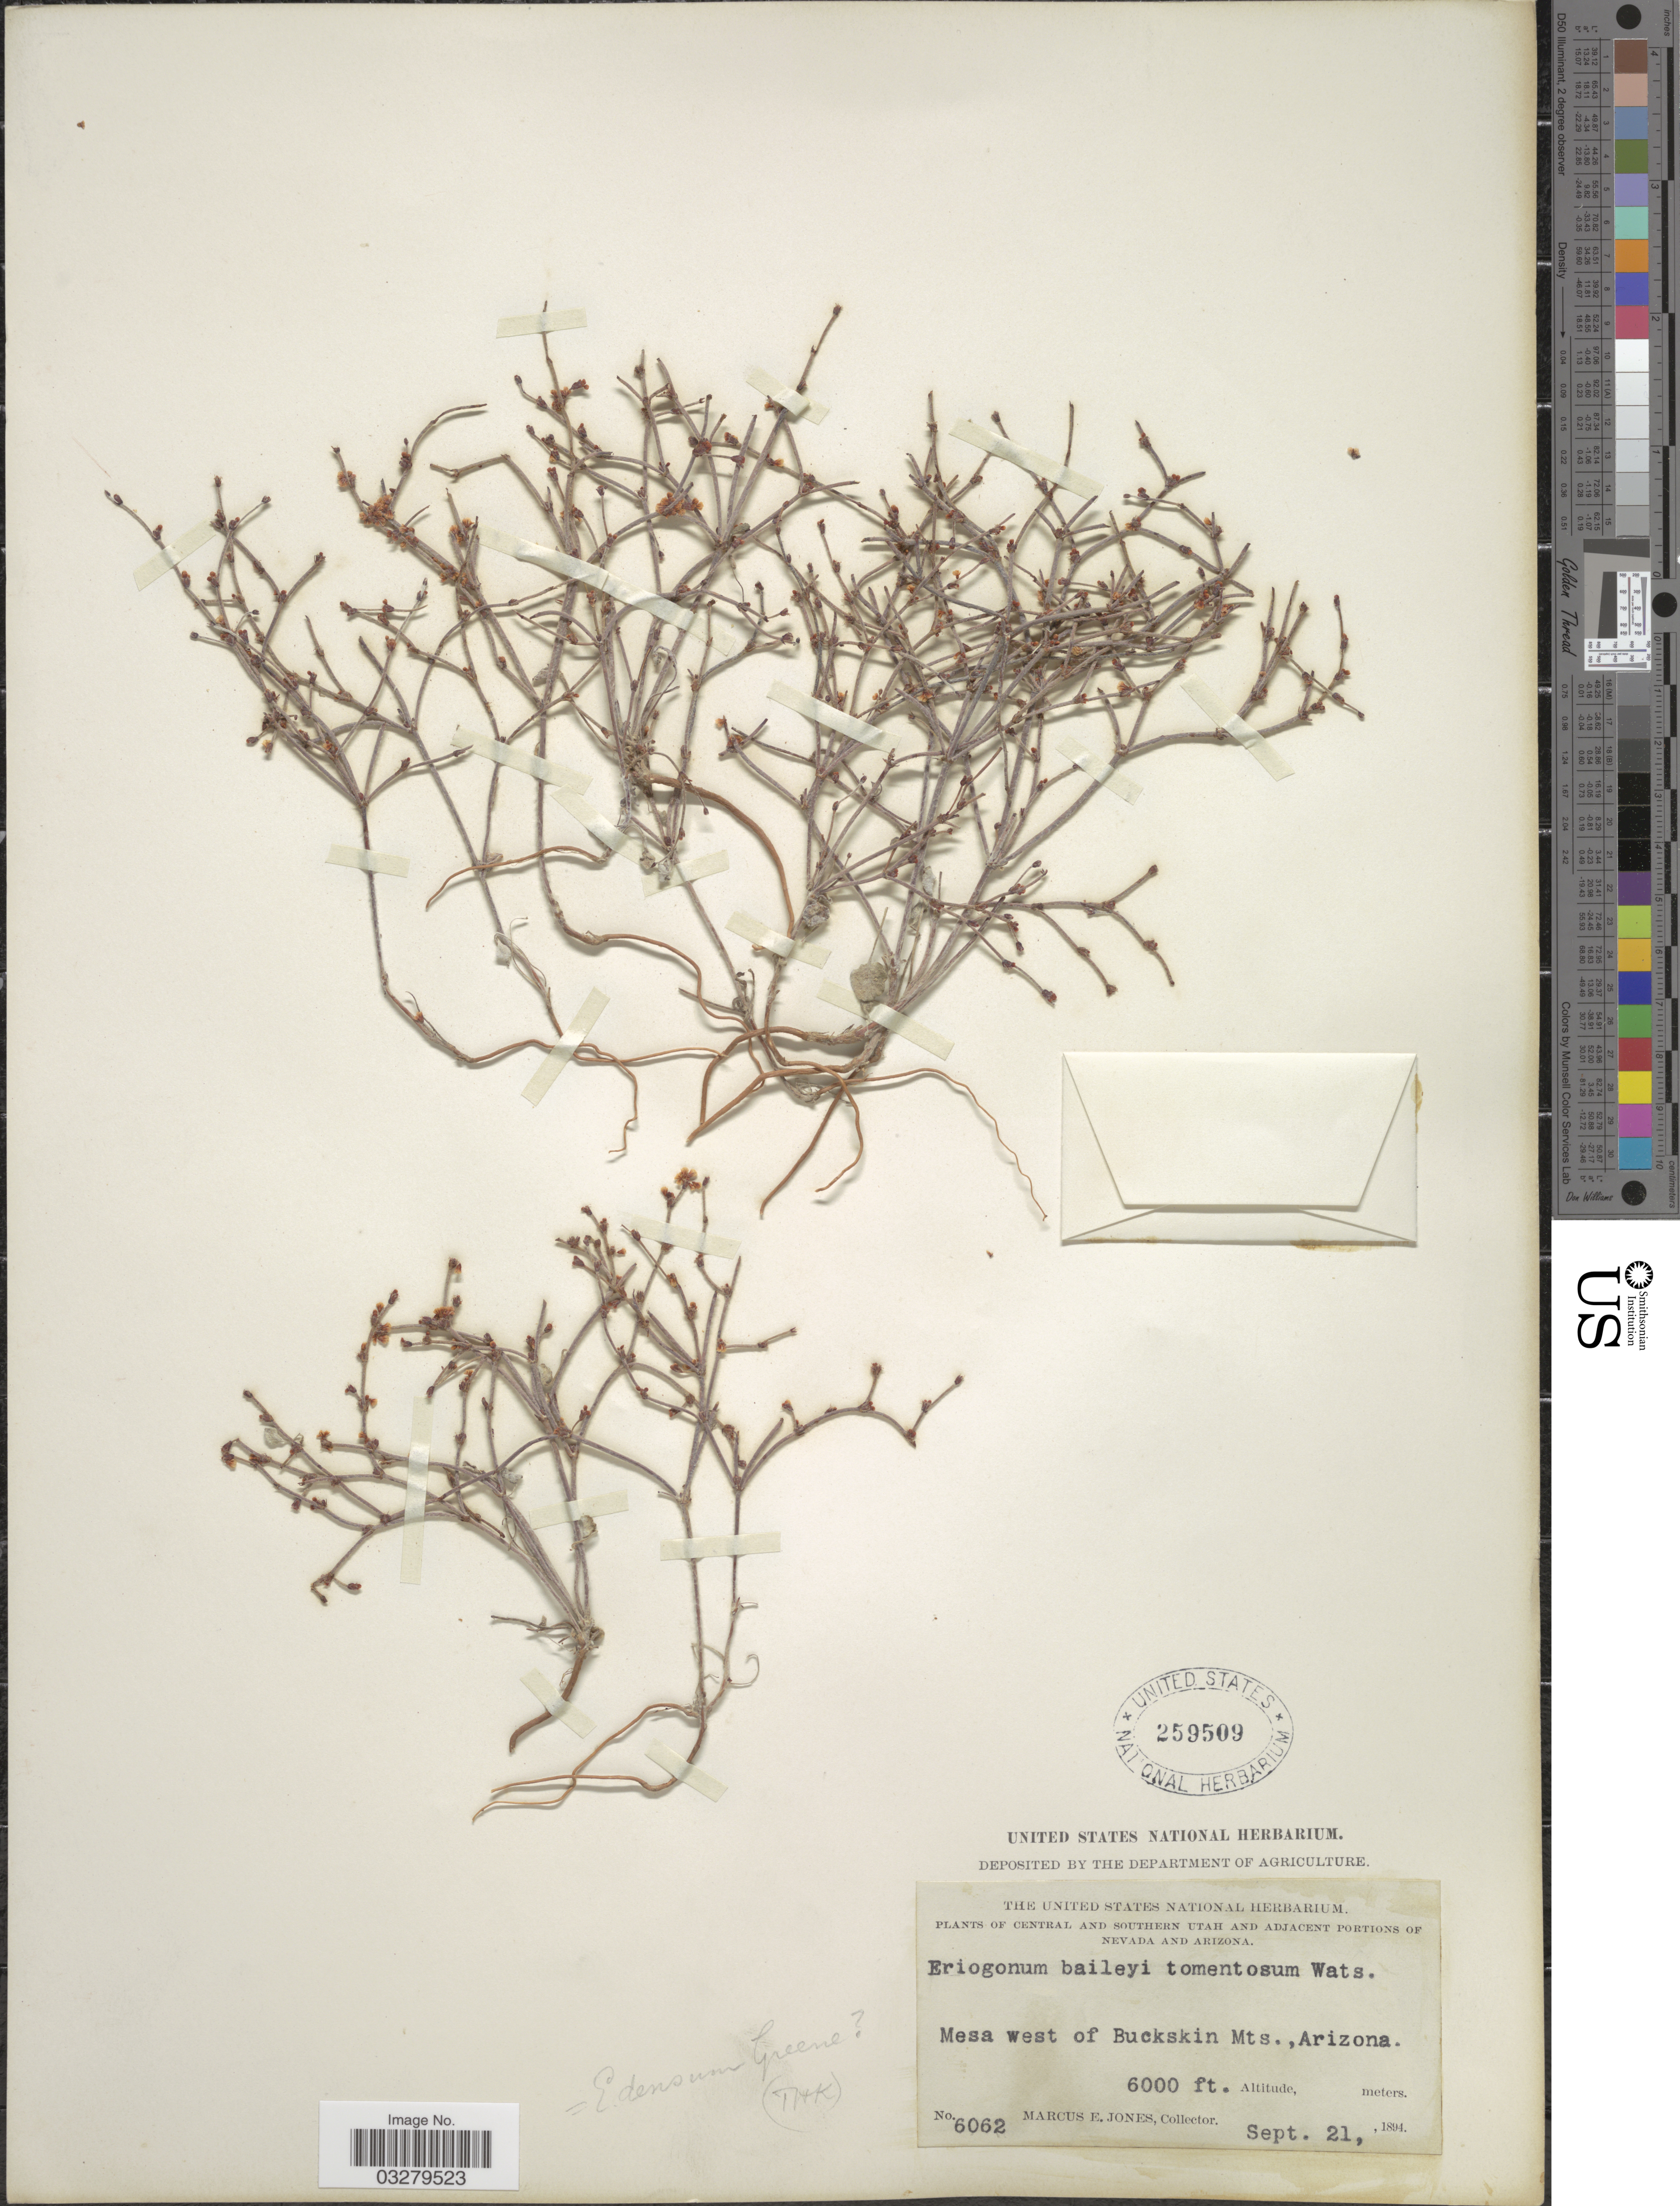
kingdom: Plantae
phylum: Tracheophyta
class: Magnoliopsida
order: Caryophyllales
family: Polygonaceae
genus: Eriogonum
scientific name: Eriogonum palmerianum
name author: Reveal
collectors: M. E. Jones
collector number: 6062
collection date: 1894-09-21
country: United States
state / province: Arizona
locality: Adjacent portions of Arizona. Mesa west of Buckskin Mts.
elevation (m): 1829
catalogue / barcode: US 259509